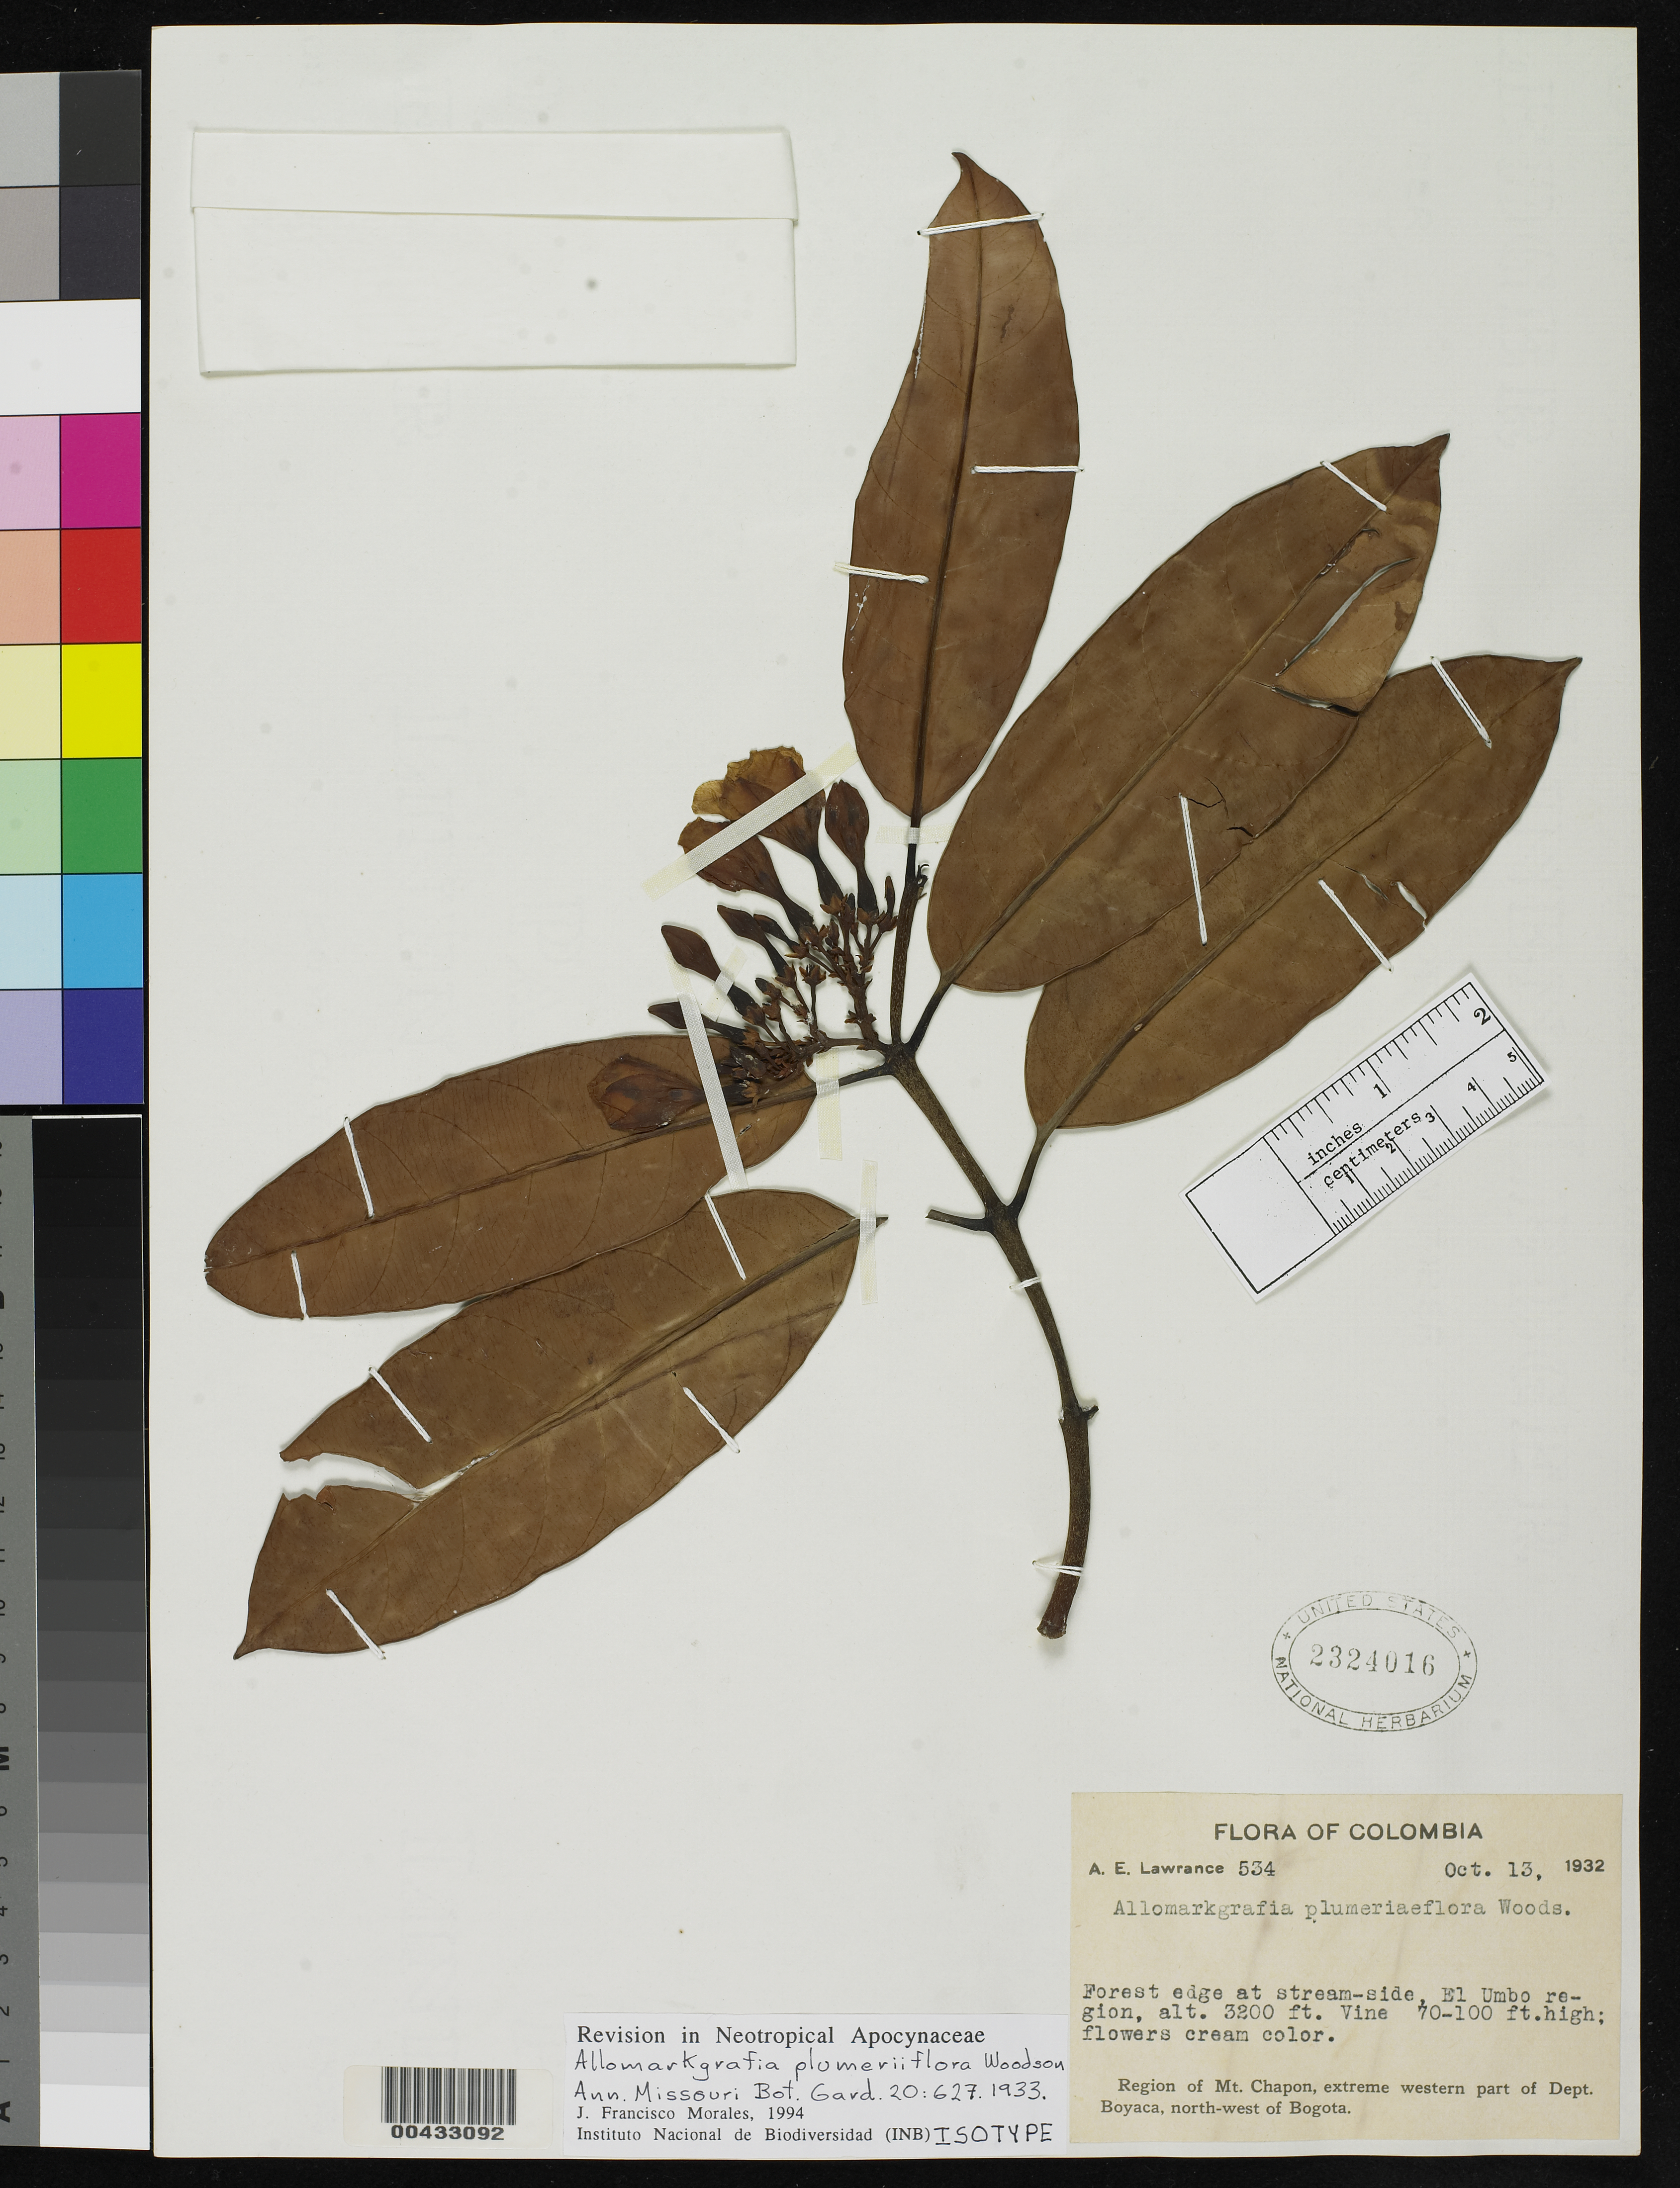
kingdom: Plantae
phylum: Tracheophyta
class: Magnoliopsida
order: Gentianales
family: Apocynaceae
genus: Allomarkgrafia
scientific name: Allomarkgrafia plumeriiflora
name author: Woodson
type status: Isotype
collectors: A. Lawrance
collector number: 534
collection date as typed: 13 Oct 1932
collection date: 1932-10-13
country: Colombia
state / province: Boyacá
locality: Region of Mt. Chapon, extreme W part of Dept. Boyacam NW of Bogota.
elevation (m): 975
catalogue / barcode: US 2324016